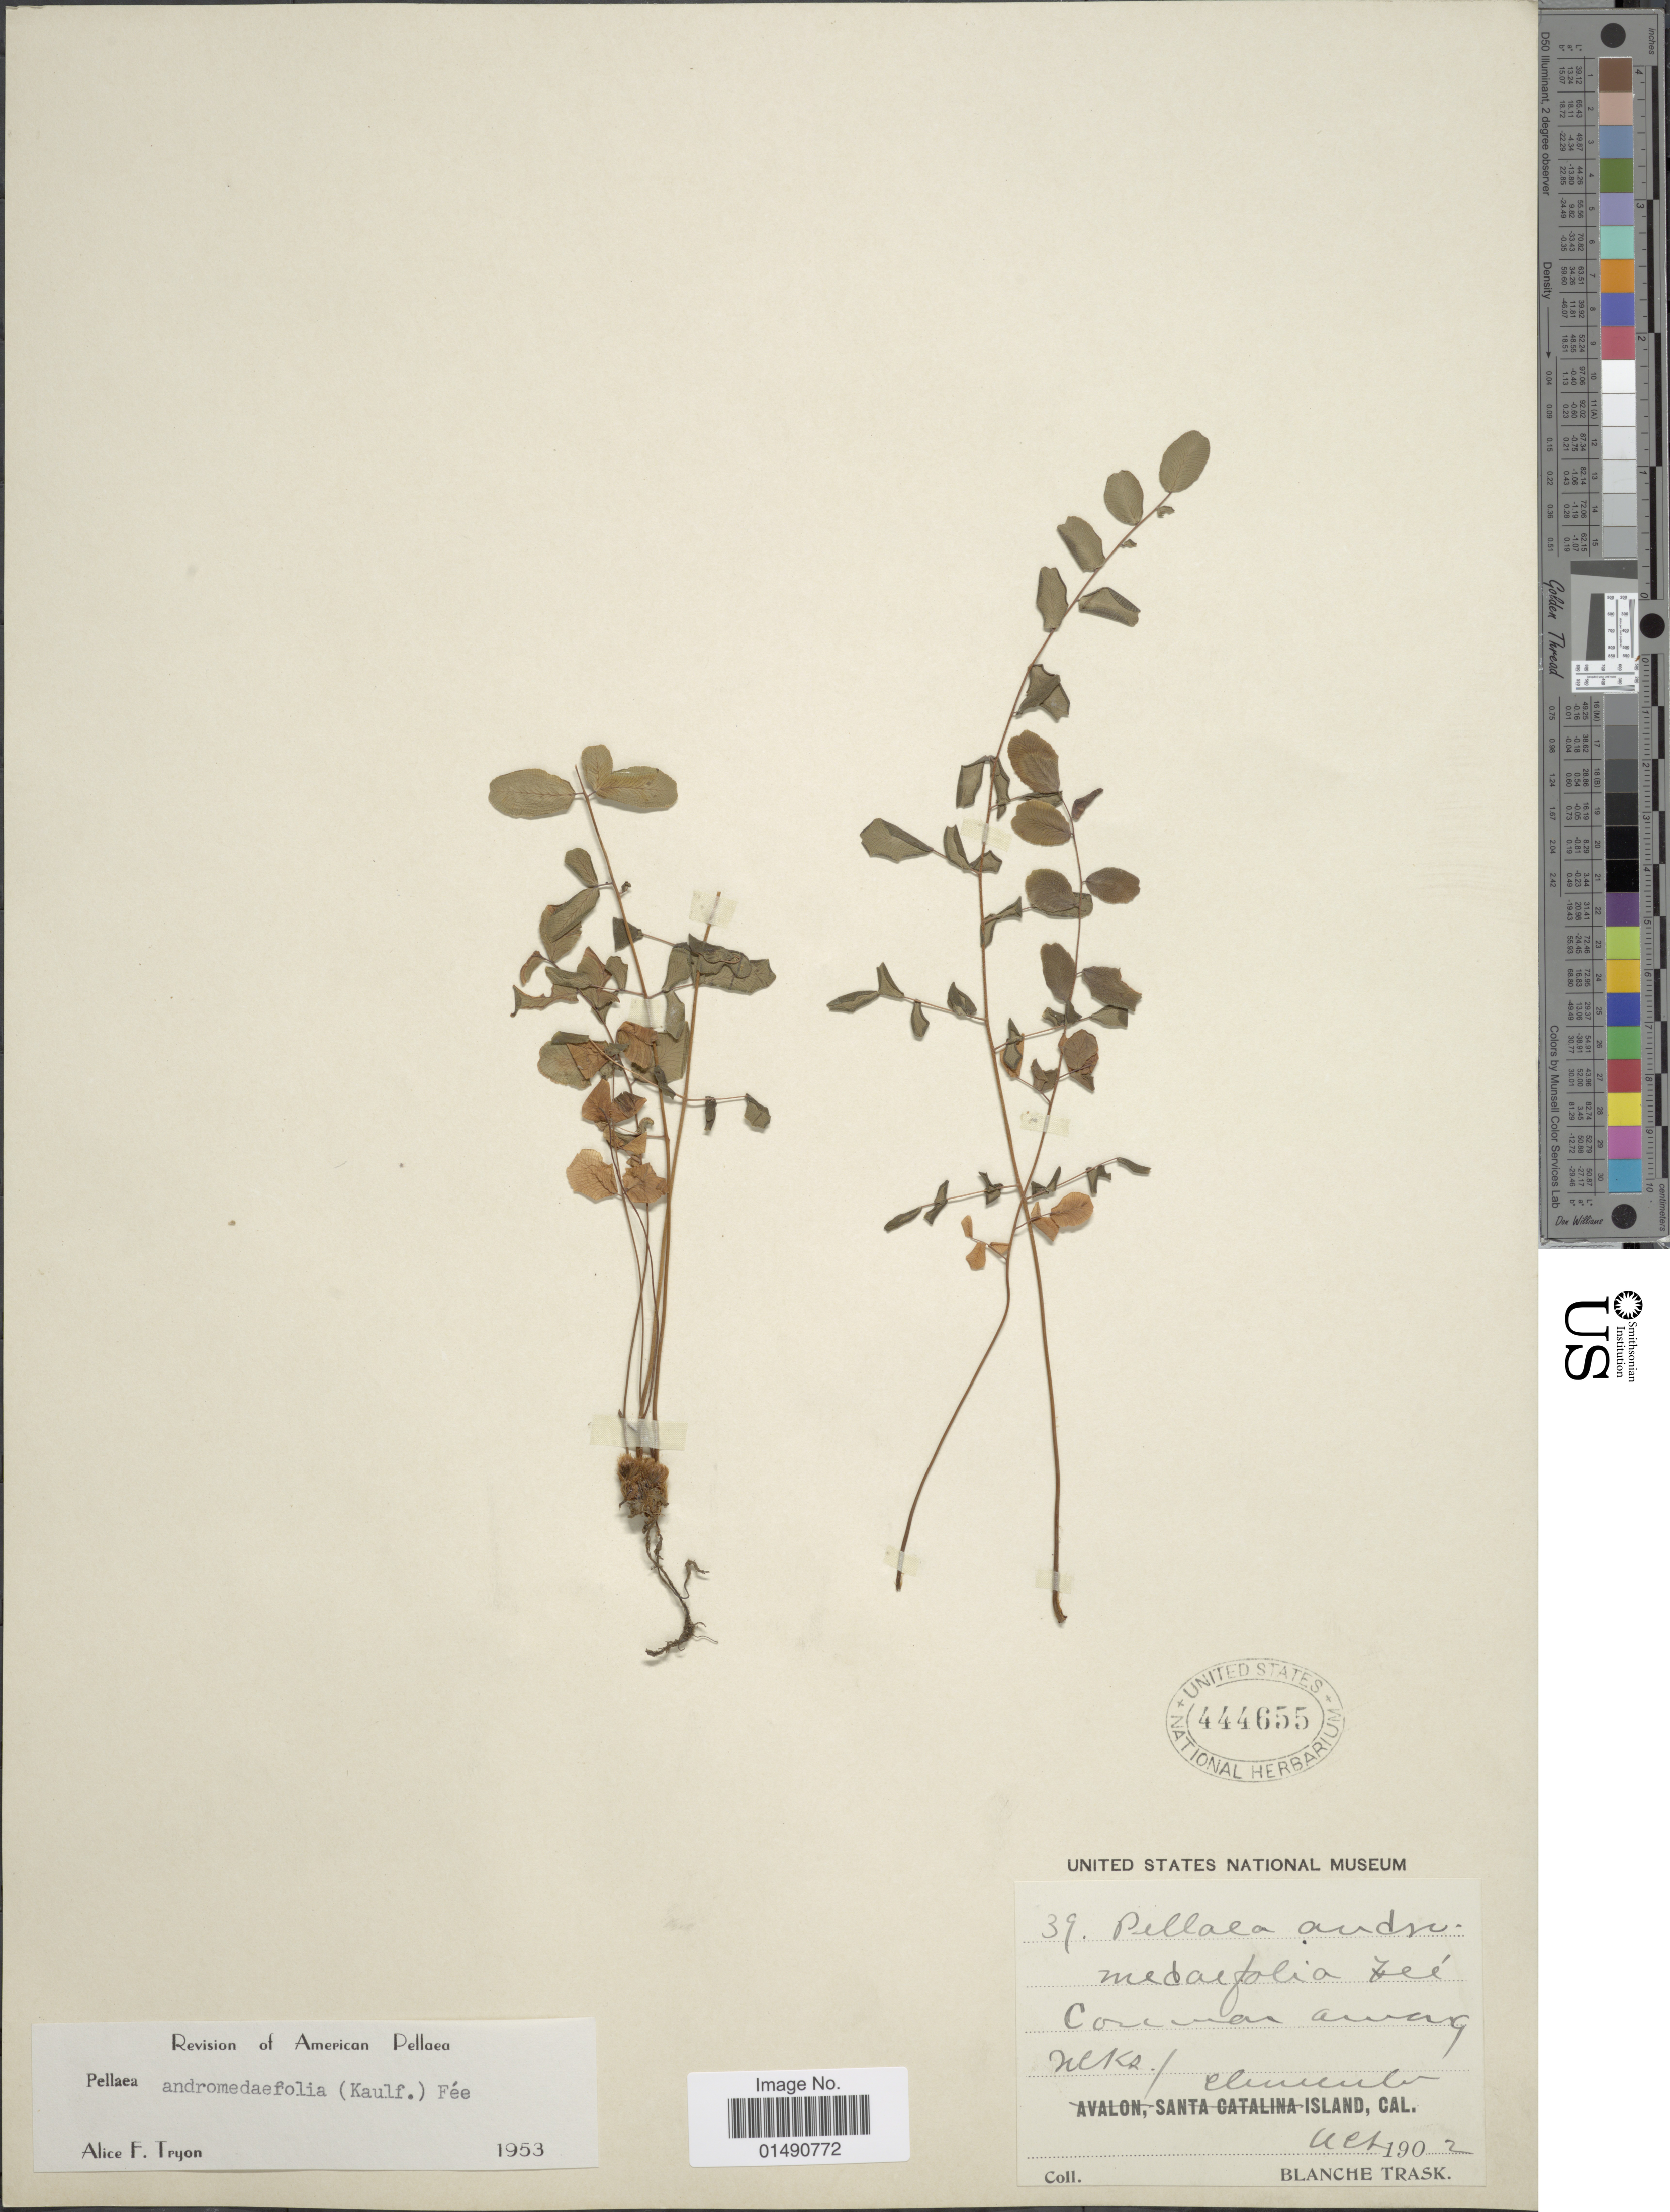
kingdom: Plantae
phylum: Tracheophyta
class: Polypodiopsida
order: Polypodiales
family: Pteridaceae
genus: Pellaea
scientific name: Pellaea andromedifolia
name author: (Kaulf.) Fée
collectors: B. Trask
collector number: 39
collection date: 1902-10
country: United States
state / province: California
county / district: Los Angeles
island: San Clemente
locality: San Clemente Island.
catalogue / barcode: US 444655